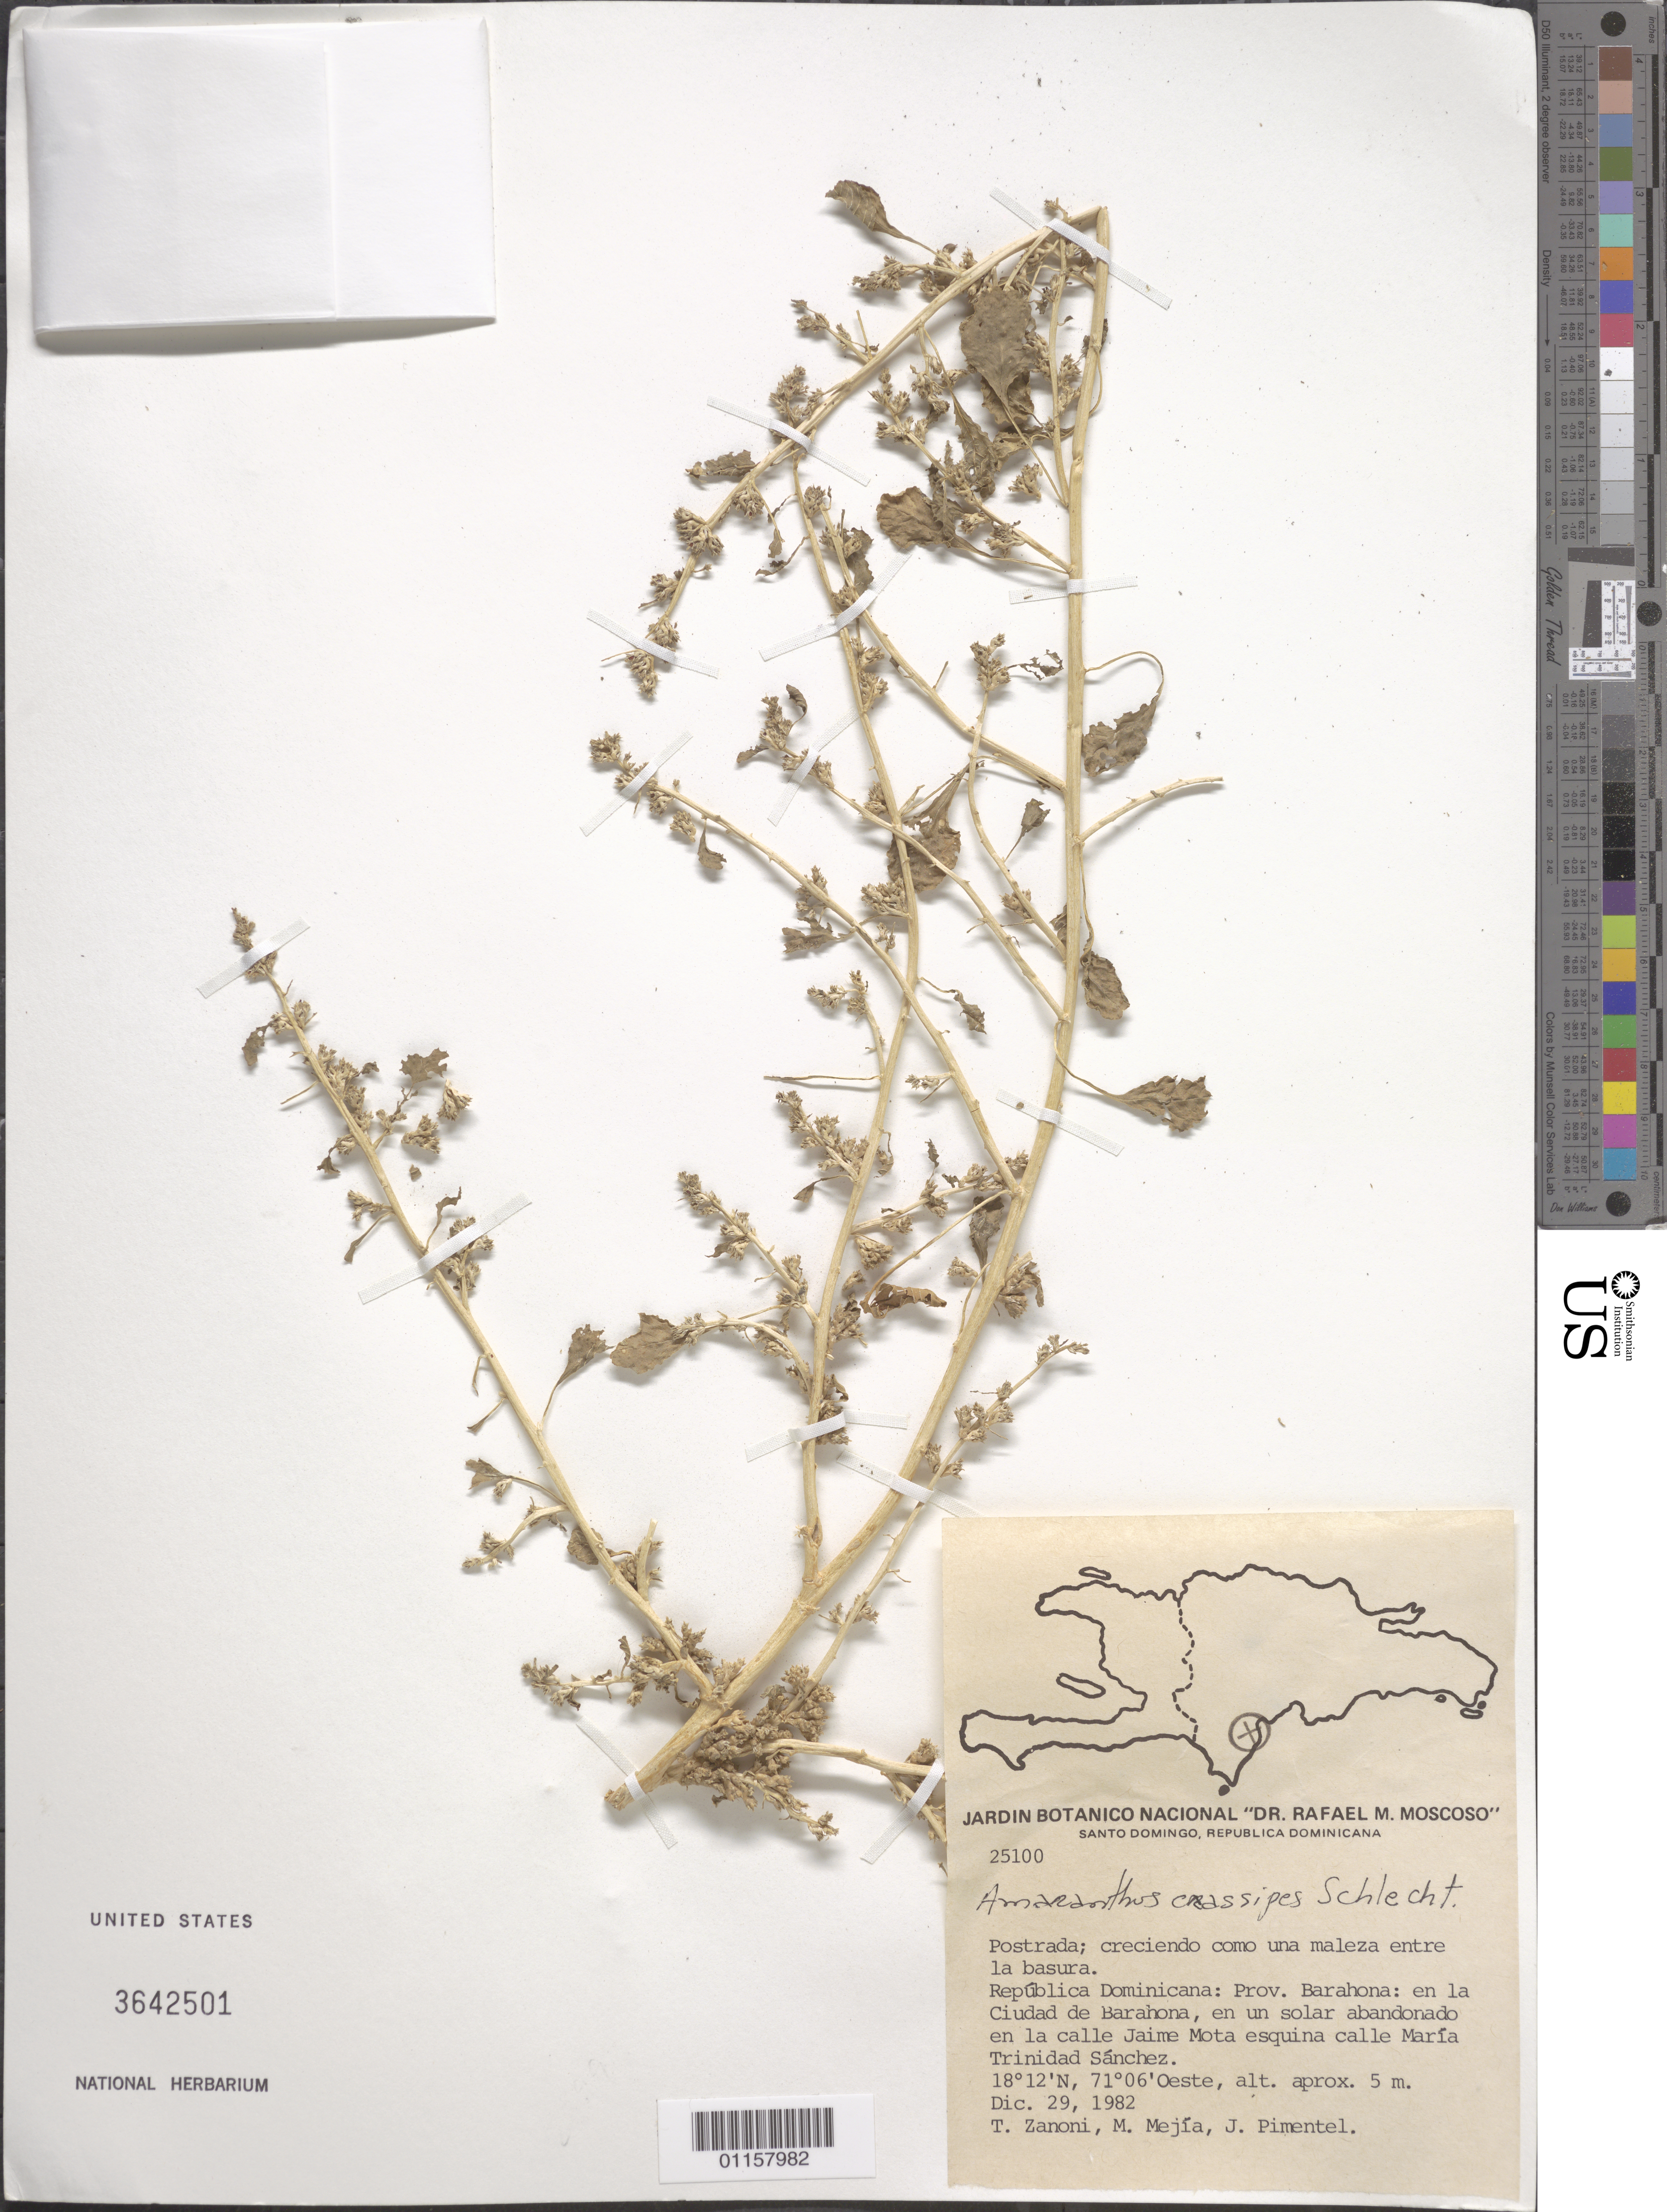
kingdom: Plantae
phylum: Tracheophyta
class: Magnoliopsida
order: Caryophyllales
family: Amaranthaceae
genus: Amaranthus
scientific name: Amaranthus crassipes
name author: Schltdl.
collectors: T. A. Zanoni, M. Mejia & J. Pimentel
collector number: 25100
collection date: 1982-12-29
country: Dominican Republic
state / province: Barahona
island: Hispaniola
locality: Ciudad de Barahona, en un solar abandonado en la calle Jaime Mota esquina calle María Trinidad Sánchez.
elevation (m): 5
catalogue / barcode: US 3642501